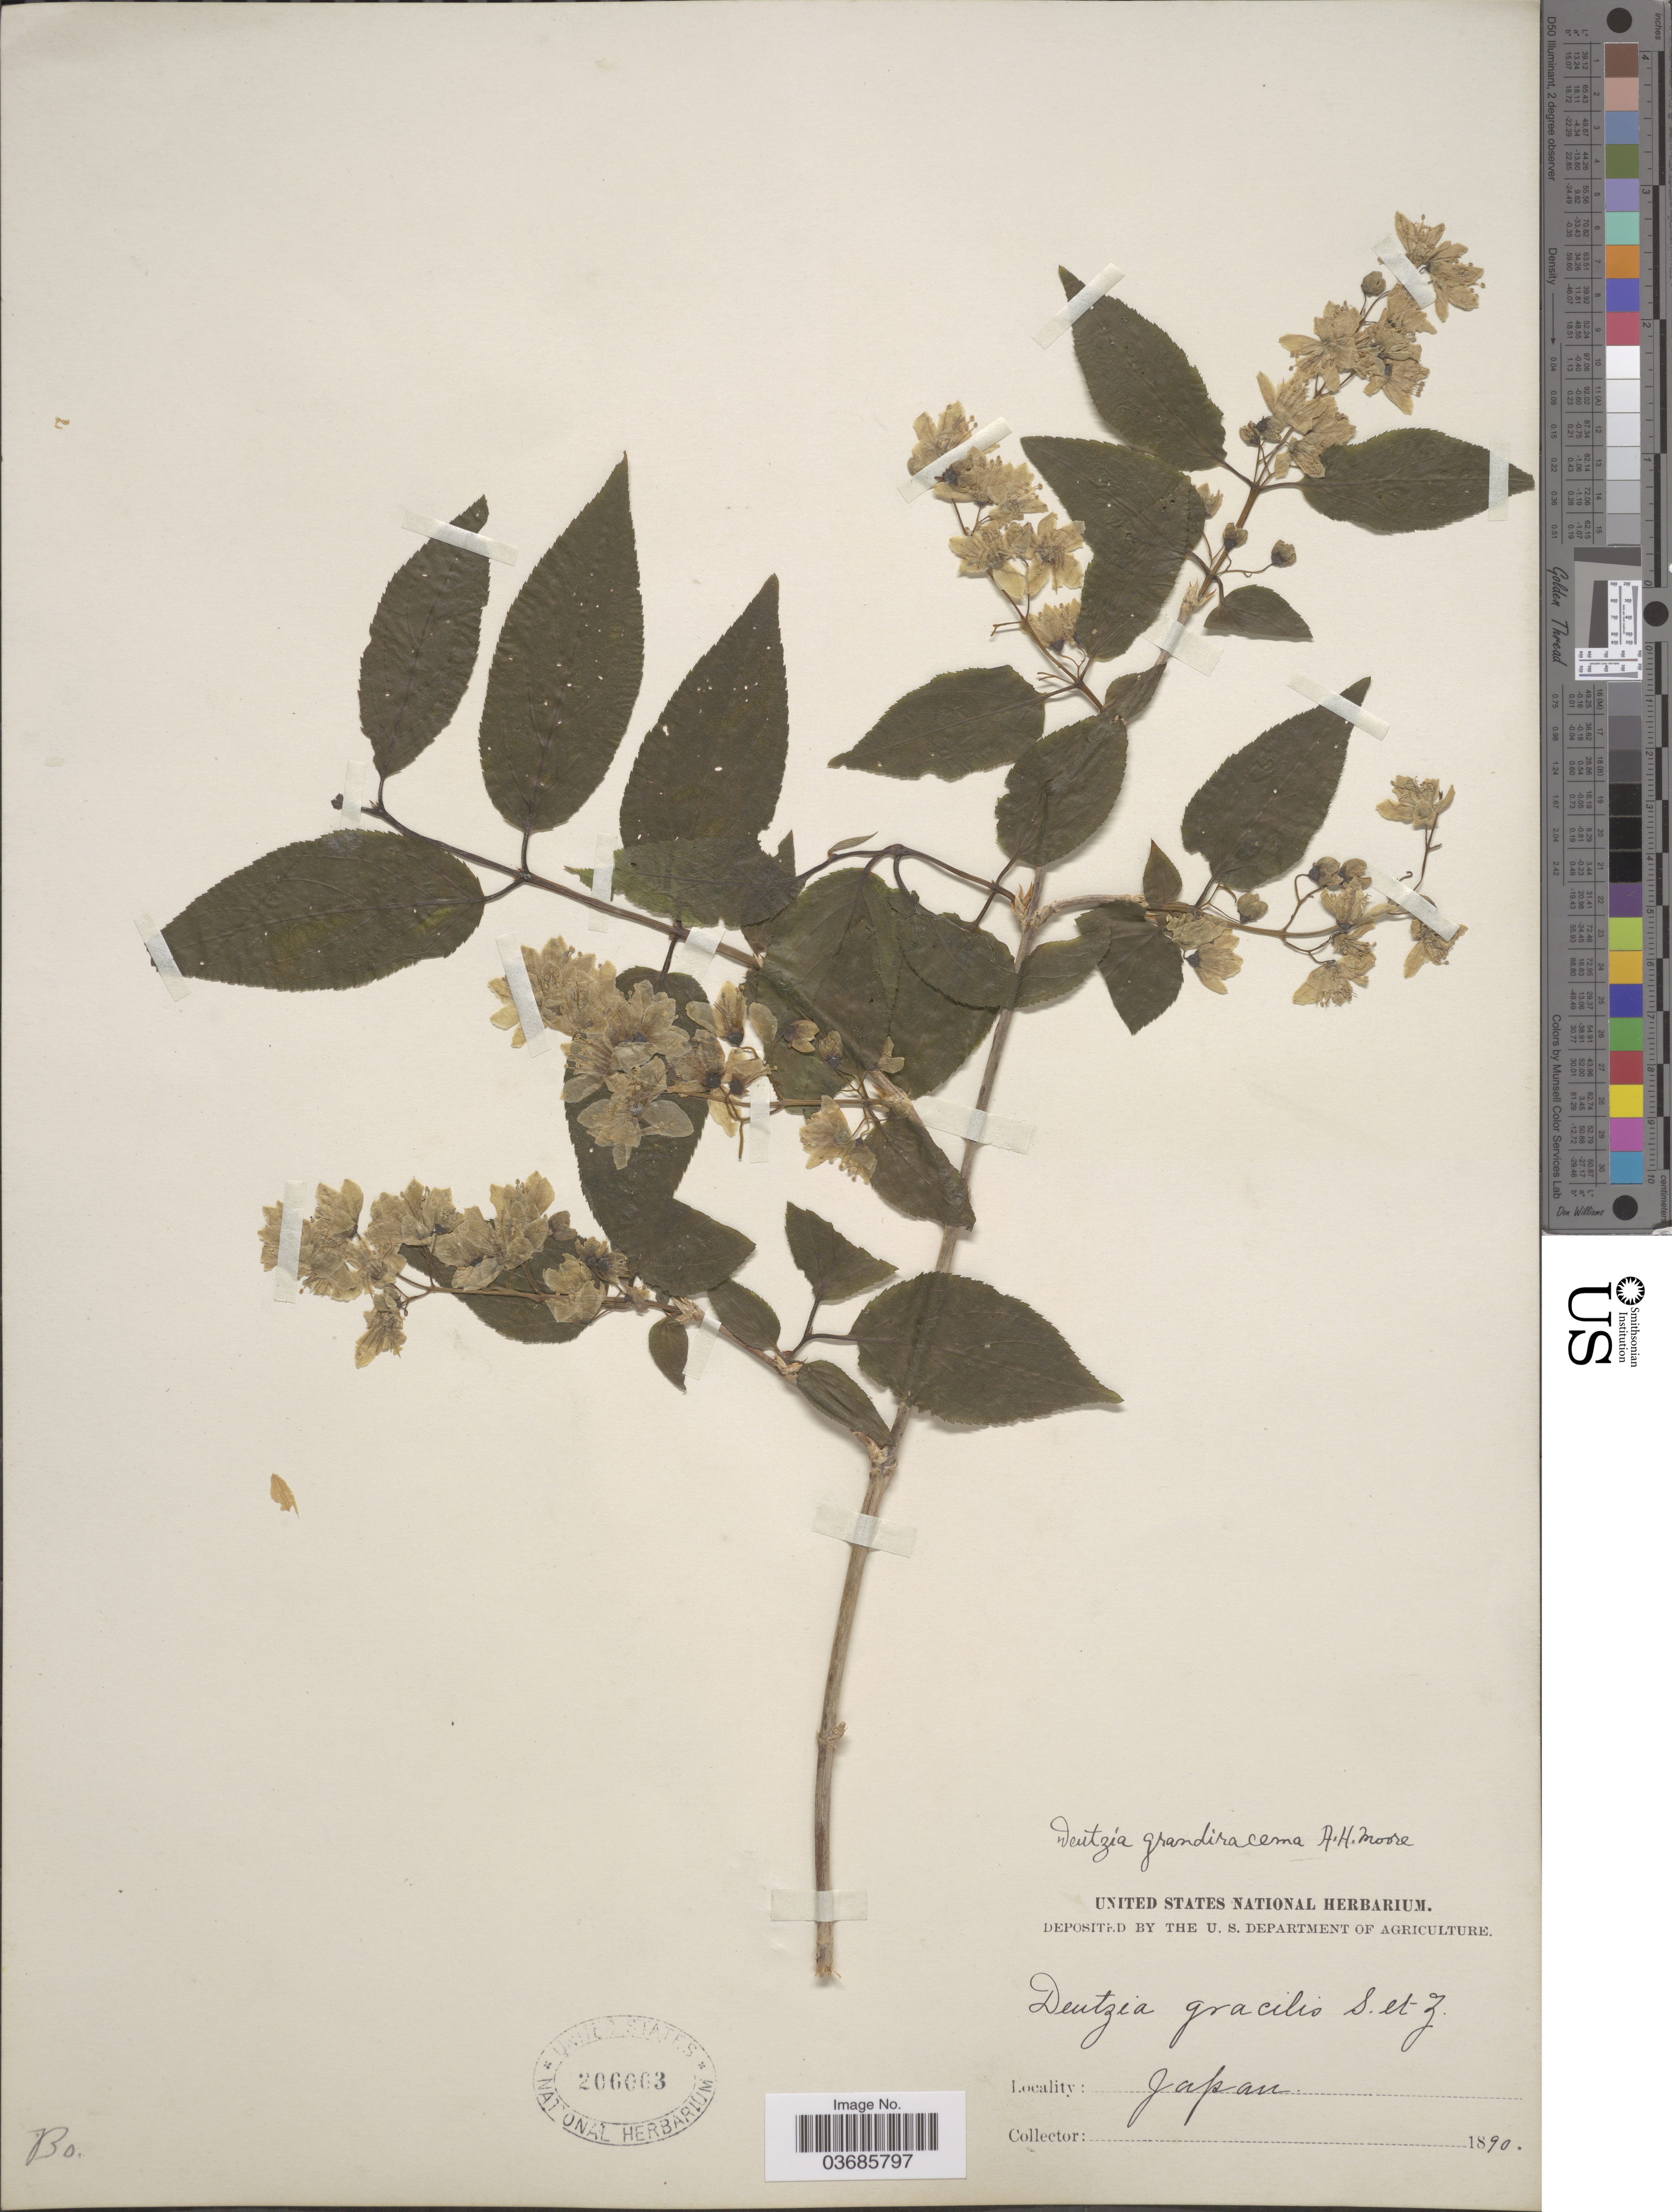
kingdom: Plantae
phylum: Tracheophyta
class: Magnoliopsida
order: Cornales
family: Hydrangeaceae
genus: Deutzia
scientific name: Deutzia gracilis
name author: Siebold & Zucc.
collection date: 1890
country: Japan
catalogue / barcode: US 206003